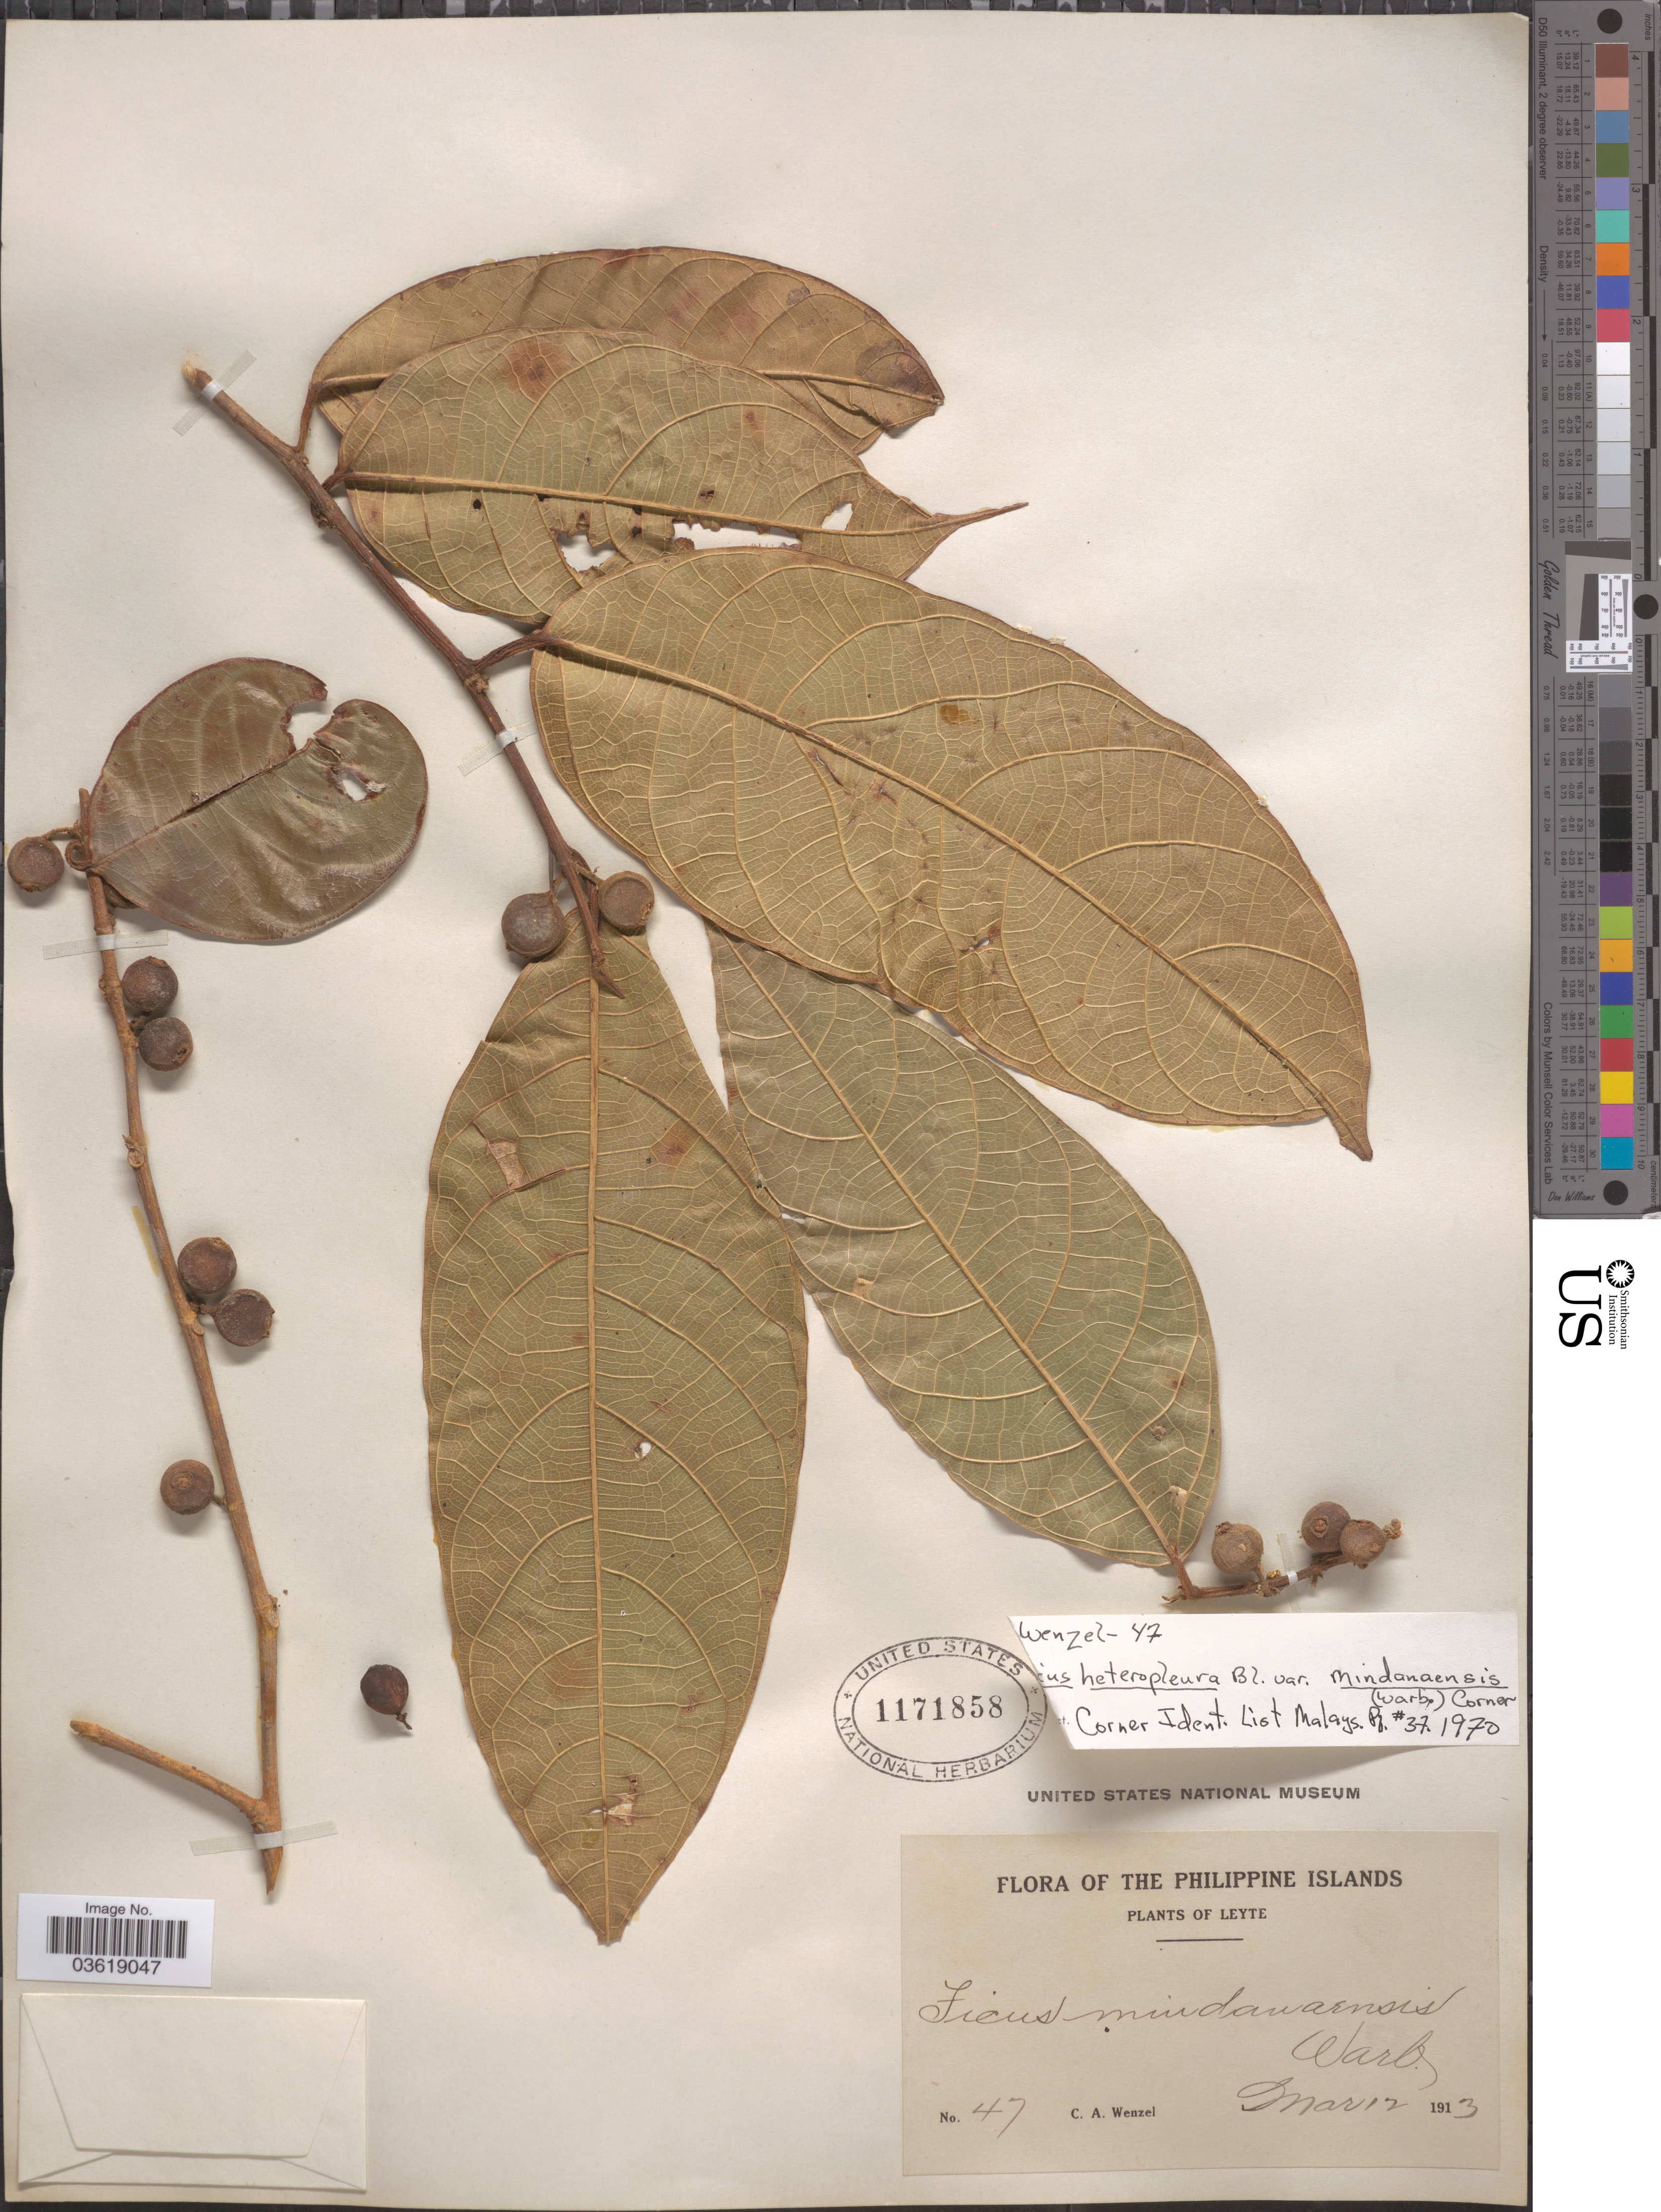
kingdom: Plantae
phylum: Tracheophyta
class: Magnoliopsida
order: Rosales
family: Moraceae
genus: Ficus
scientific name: Ficus heteropleura var. mindanaensis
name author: (Warb.) Corner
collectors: C. Wenzel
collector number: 47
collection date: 1913-03-12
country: Philippines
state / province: Eastern Visayas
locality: The Philippine Islands. Leyte.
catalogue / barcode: US 1171858